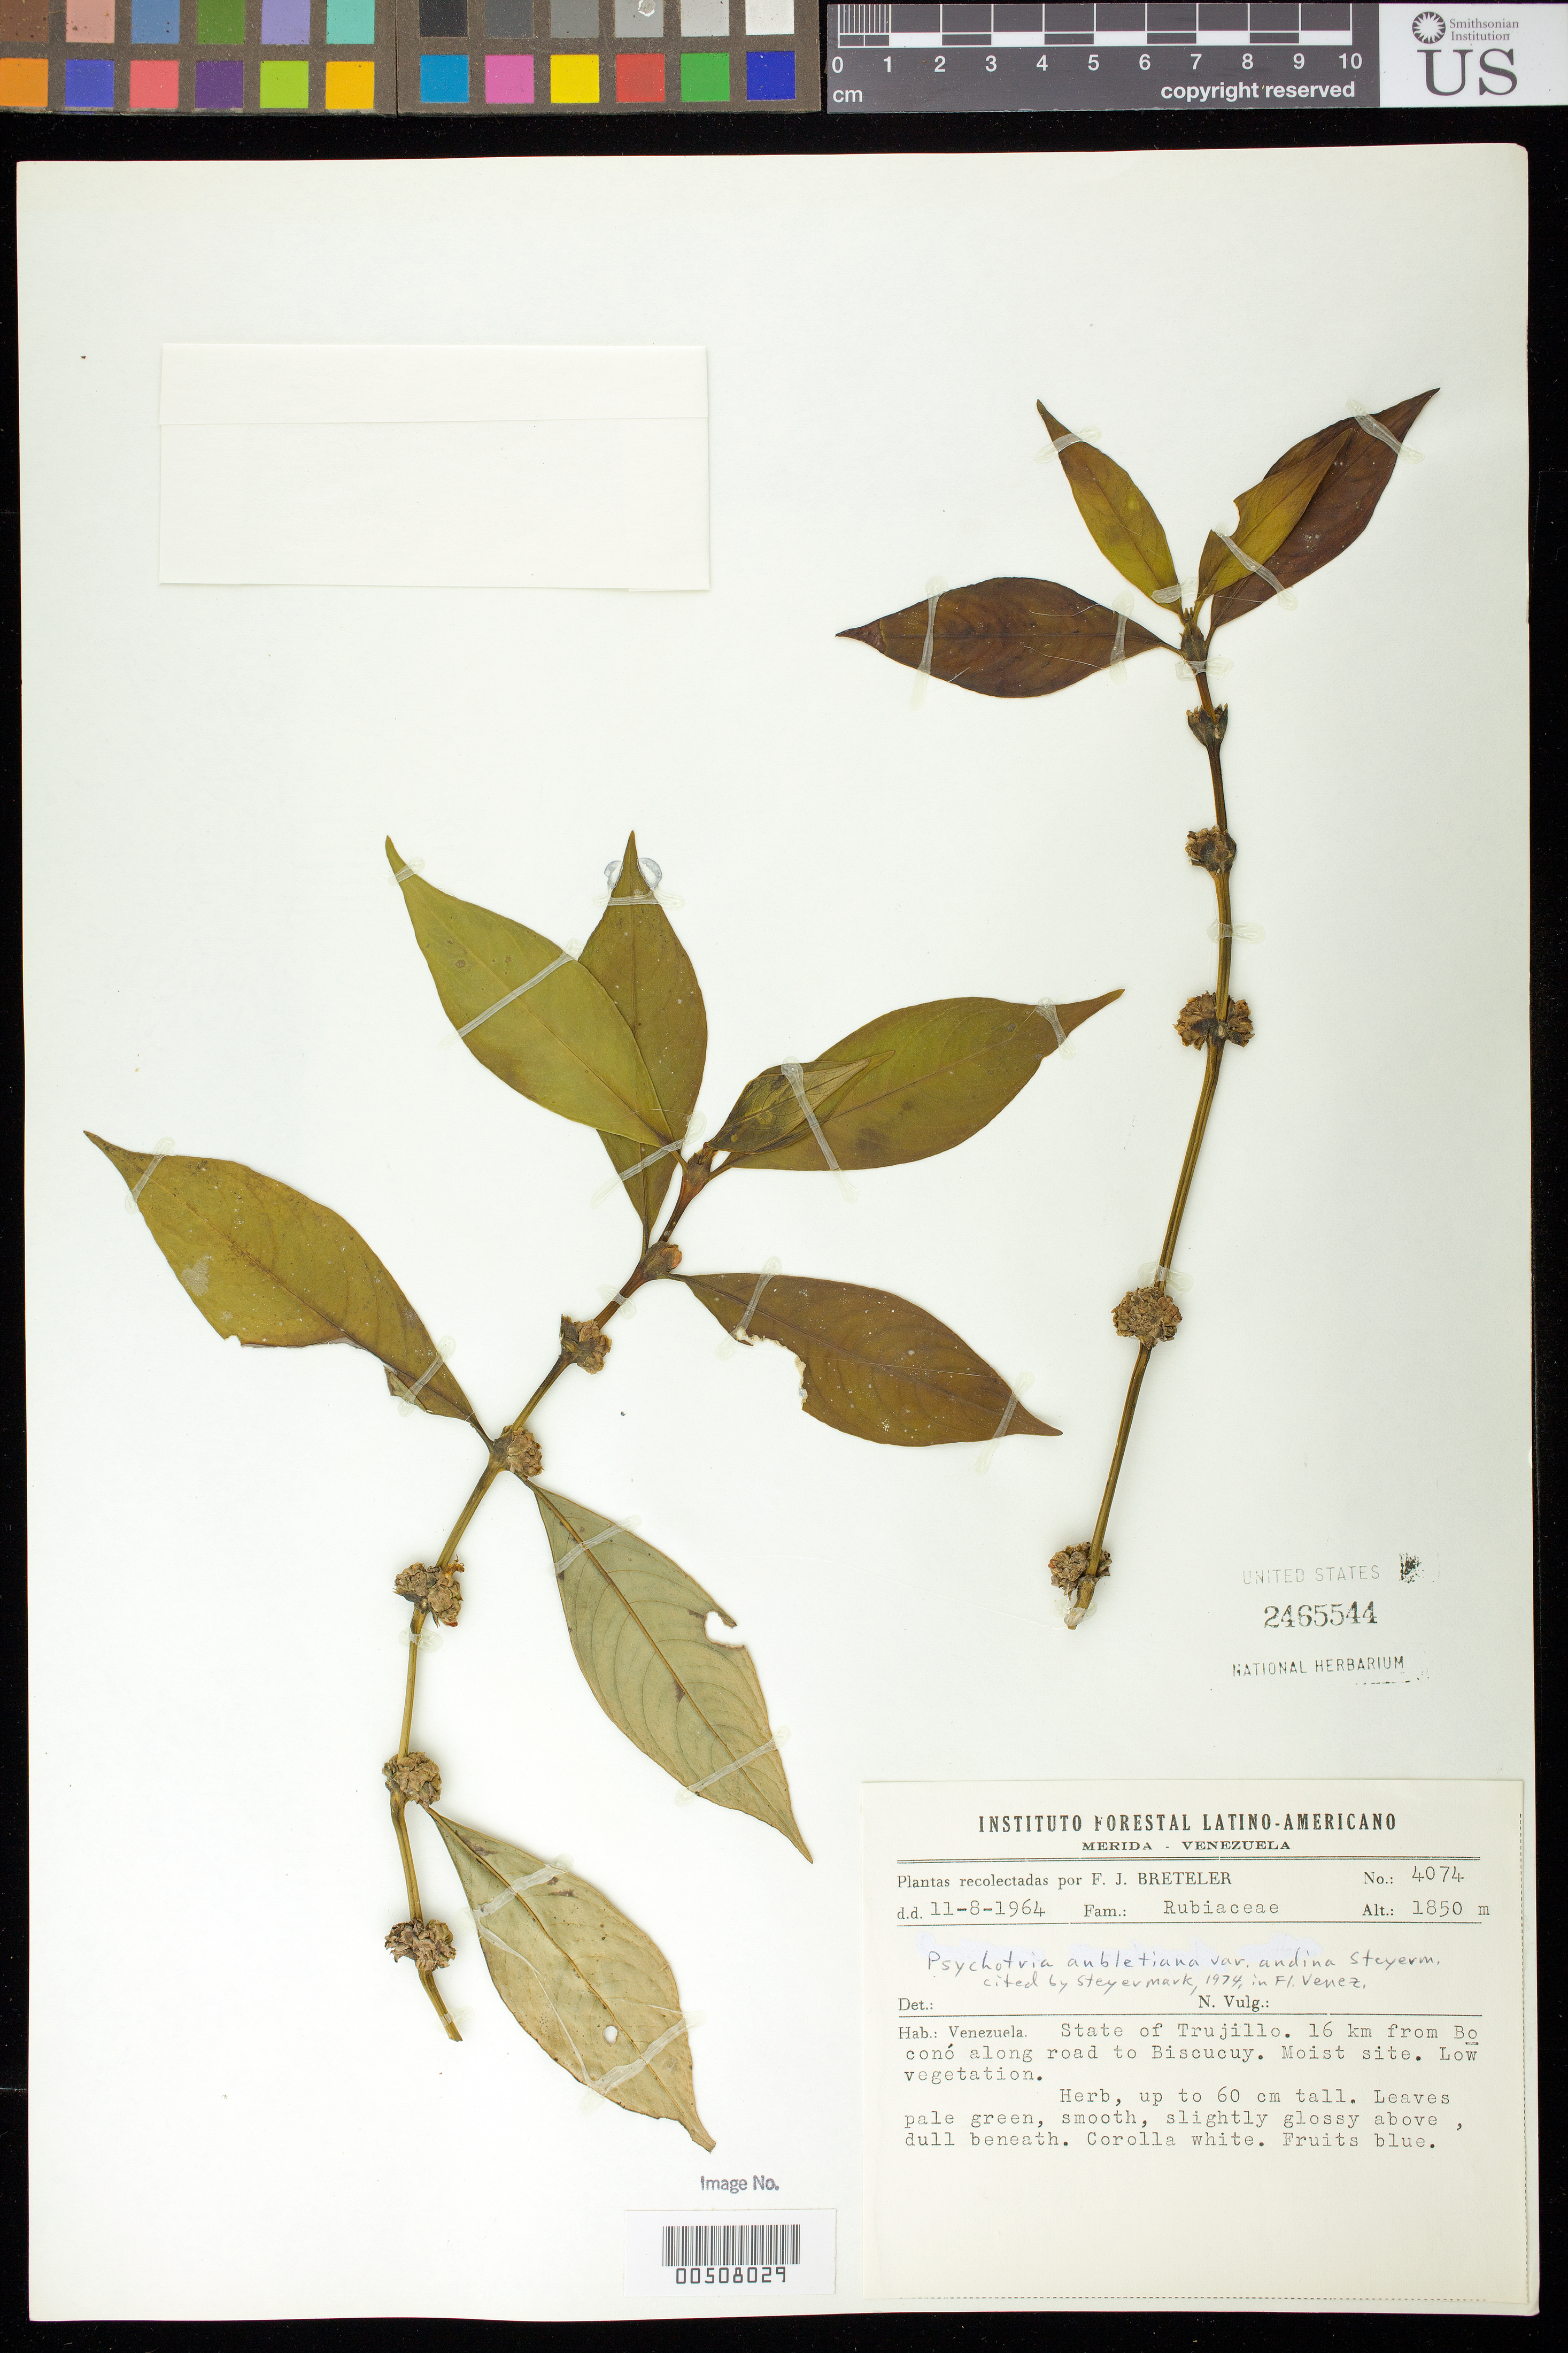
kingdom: Plantae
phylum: Tracheophyta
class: Magnoliopsida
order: Gentianales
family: Rubiaceae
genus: Psychotria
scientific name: Psychotria aubletiana var. andina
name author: Steyerm.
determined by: Steyermark, Julian A., (VEN)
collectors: F. J. Breteler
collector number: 4074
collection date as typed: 11 Aug 1964 or 08 Nov 1964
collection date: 1964-08-11 or 1964-11-08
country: Venezuela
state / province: Trujillo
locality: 16 km from Boconó along road to Biscucuy.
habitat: Moist cite, low vegetation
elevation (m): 1850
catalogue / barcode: US 2465544